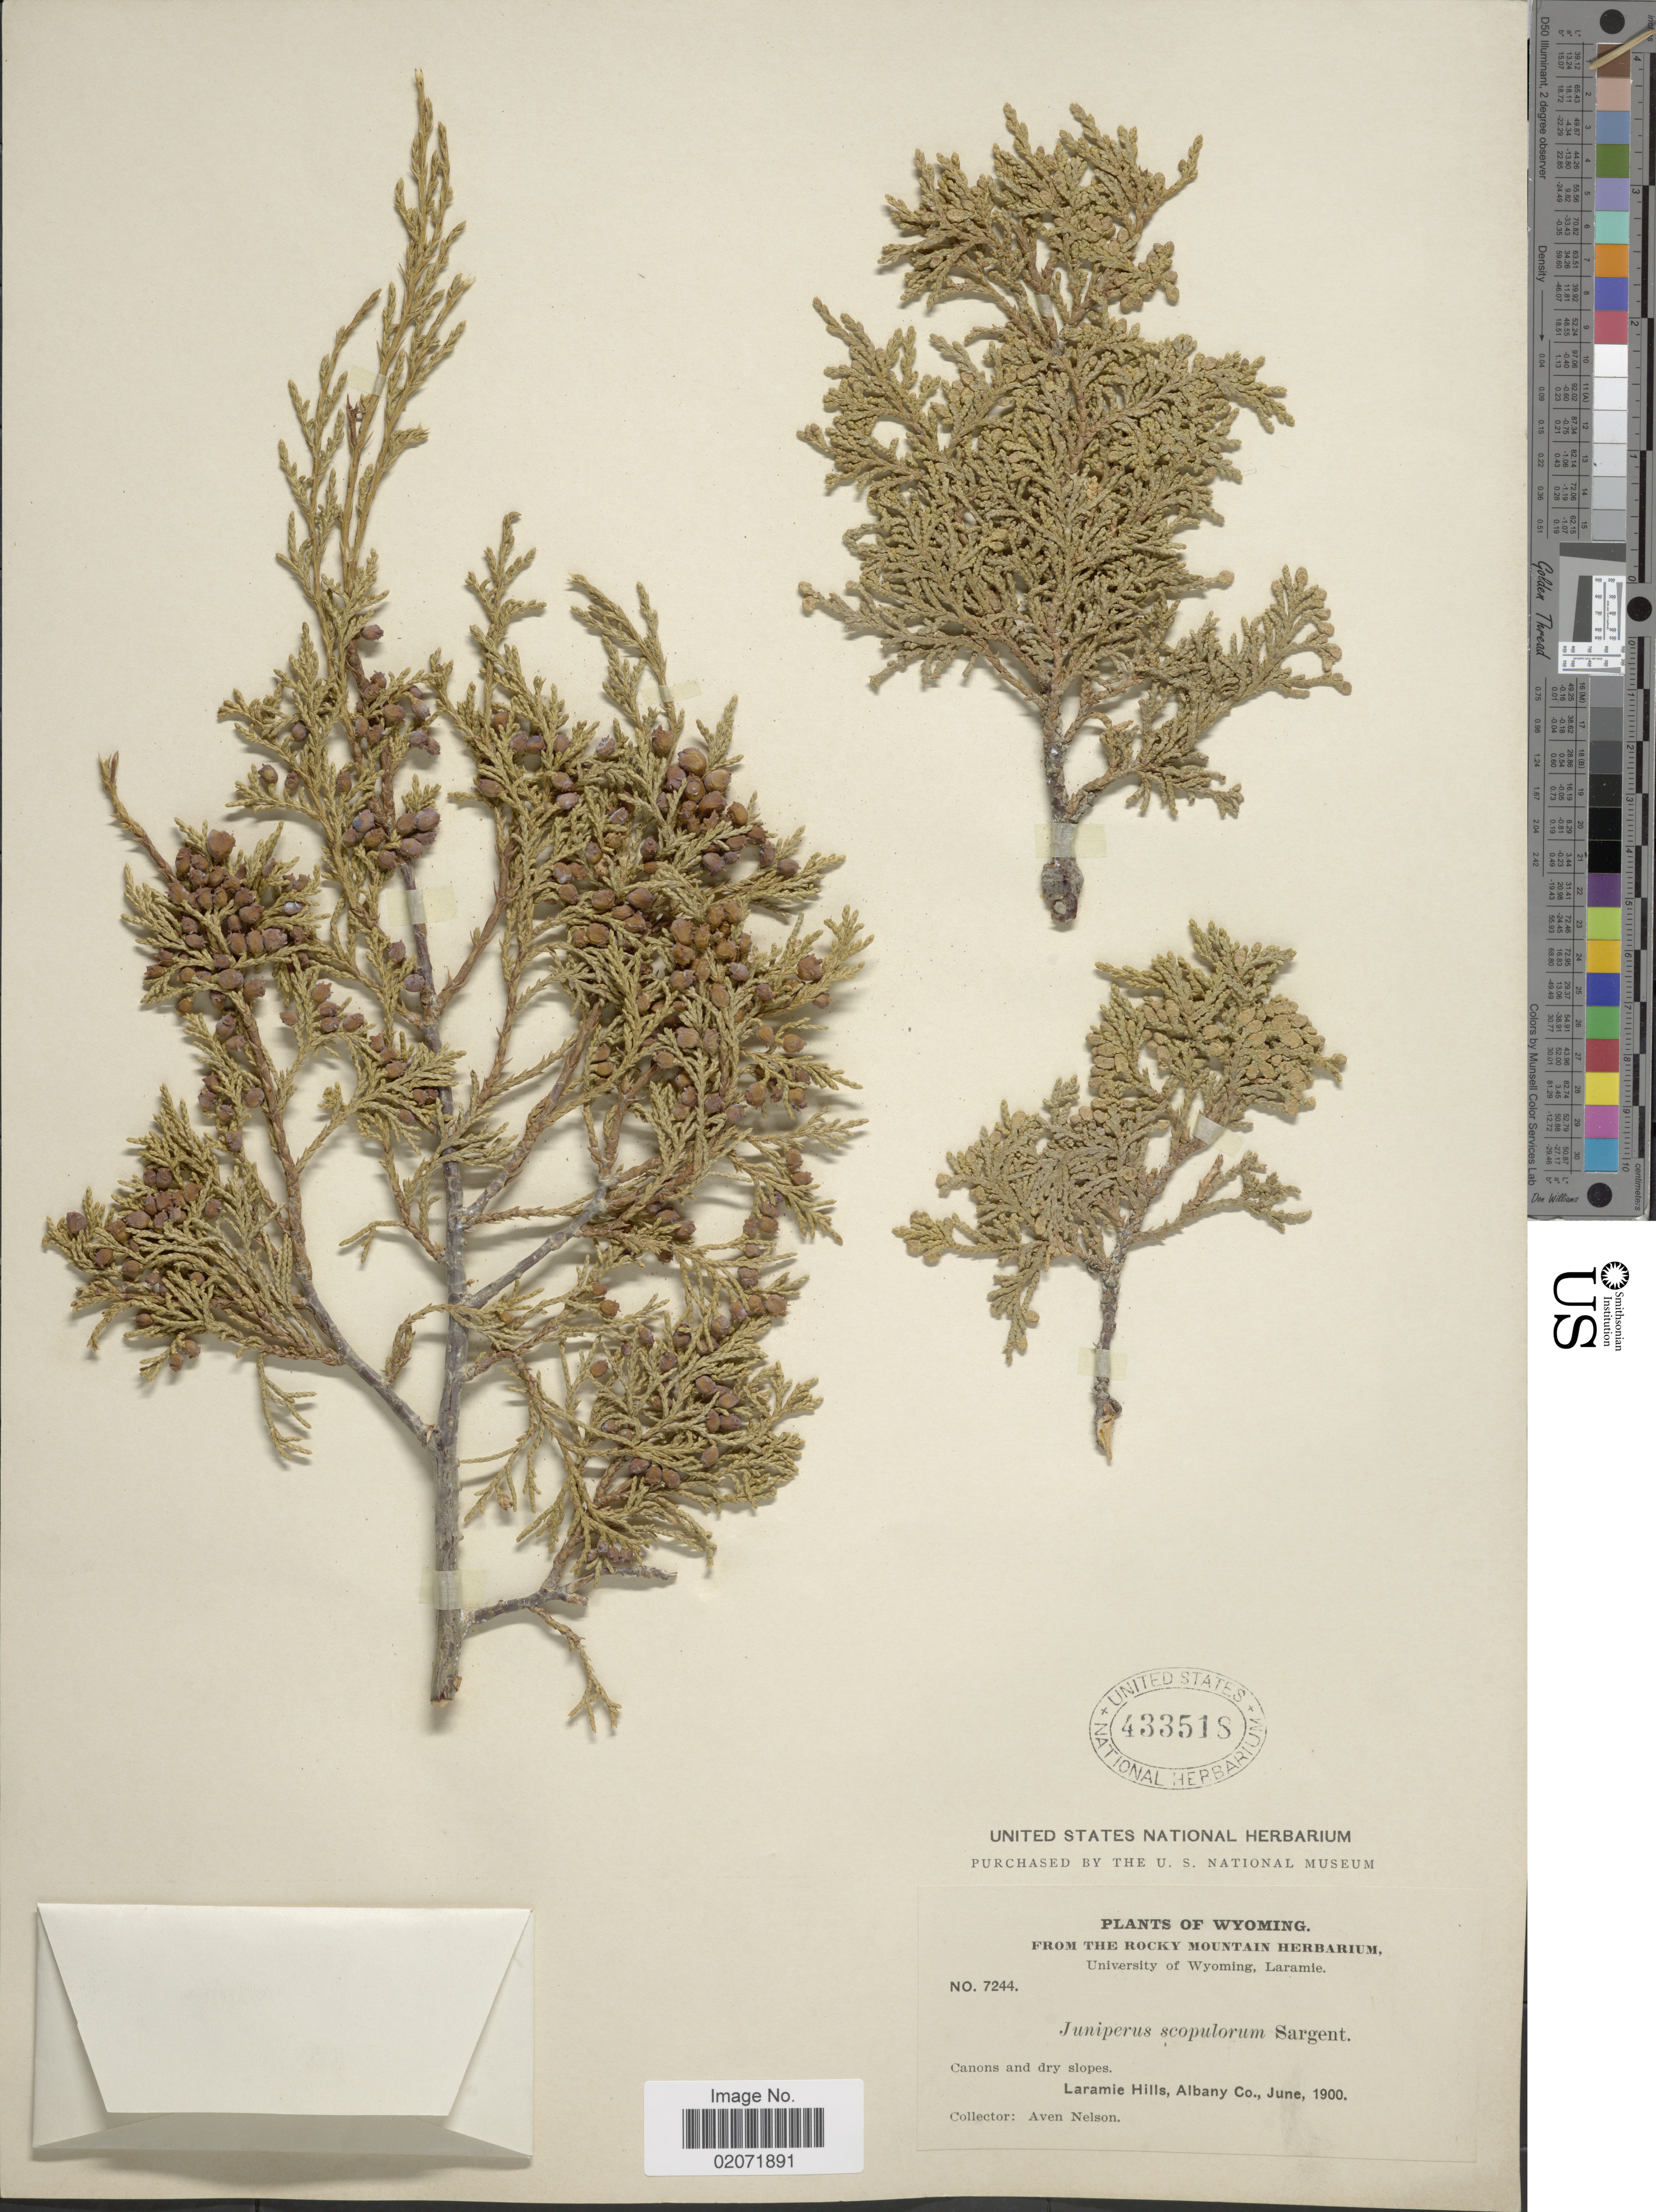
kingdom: Plantae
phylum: Tracheophyta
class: Pinopsida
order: Pinales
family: Cupressaceae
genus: Juniperus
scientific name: Juniperus scopulorum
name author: Sarg.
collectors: A. Nelson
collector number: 7244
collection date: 1900-06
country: United States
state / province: Wyoming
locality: Laramie Hills, Albany Co,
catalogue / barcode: US 433518